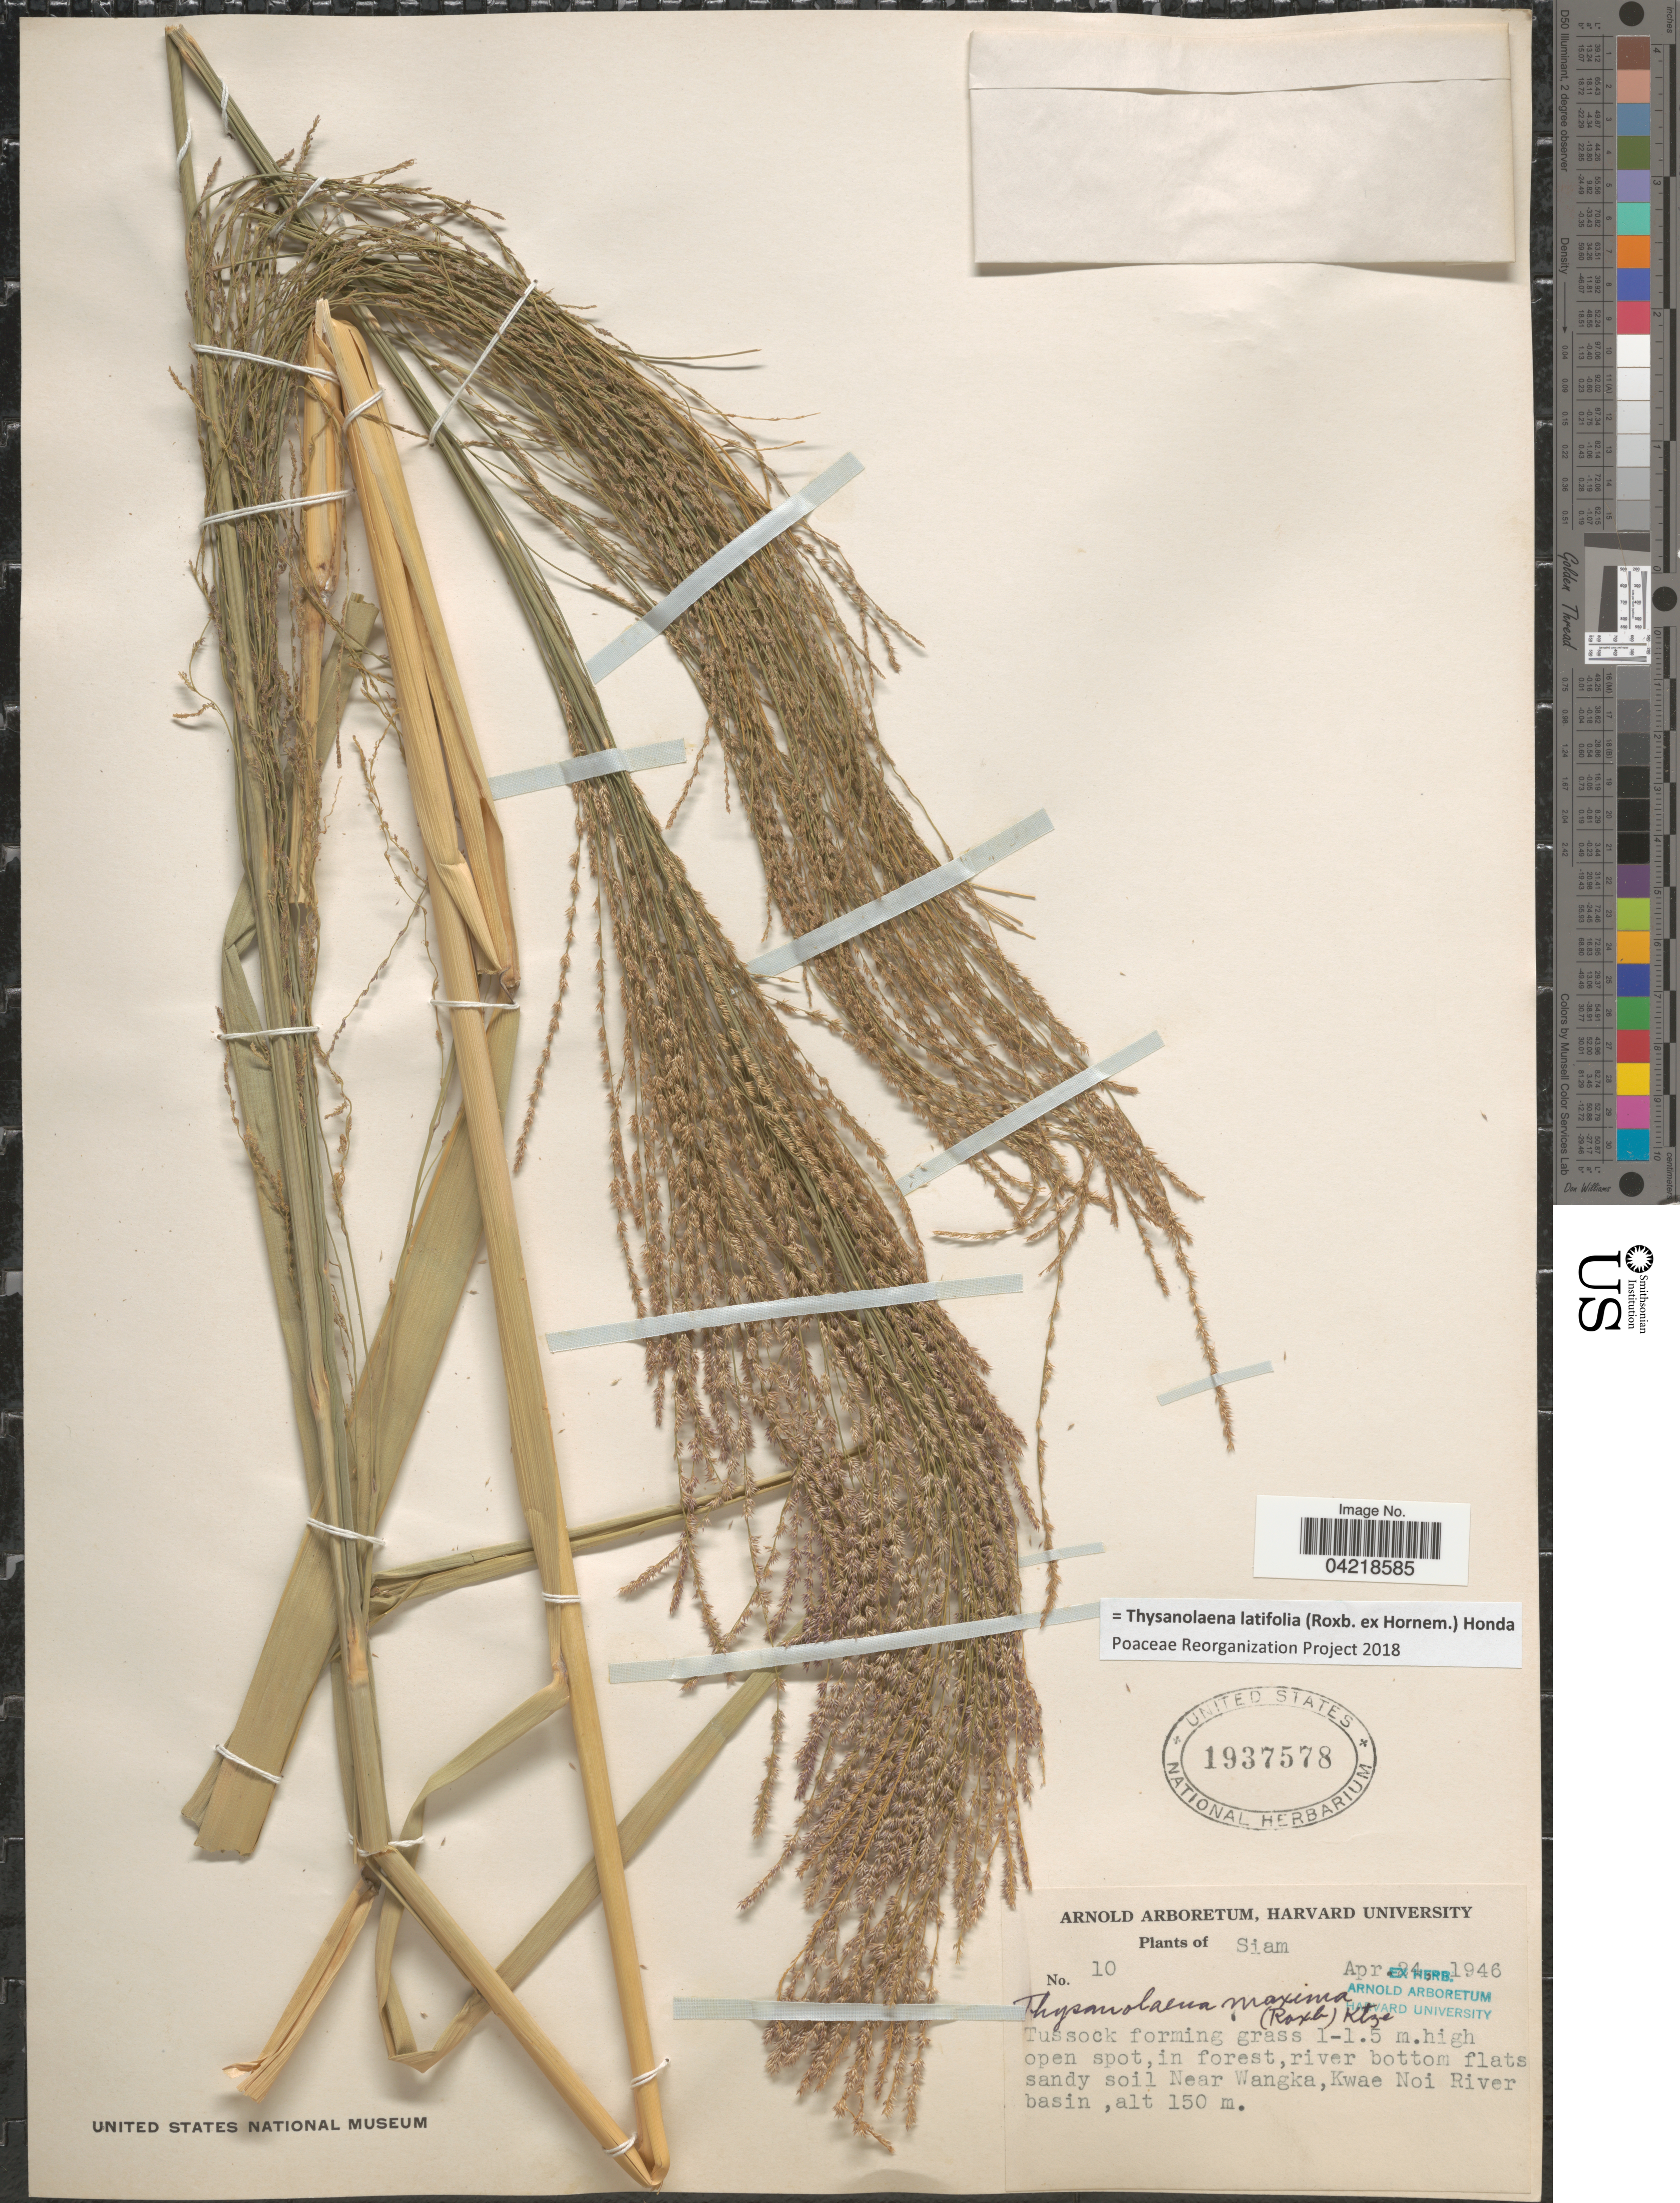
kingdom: Plantae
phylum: Tracheophyta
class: Liliopsida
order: Poales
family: Poaceae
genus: Thysanolaena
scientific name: Thysanolaena latifolia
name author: (Roxb. ex Hornem.) Honda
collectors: Ex herb. of the Arnold Arboretum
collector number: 10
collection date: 1946-04-24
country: Thailand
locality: Siam. Near Wangka, Kwae Noi River basin.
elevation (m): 150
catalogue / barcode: US 1937578